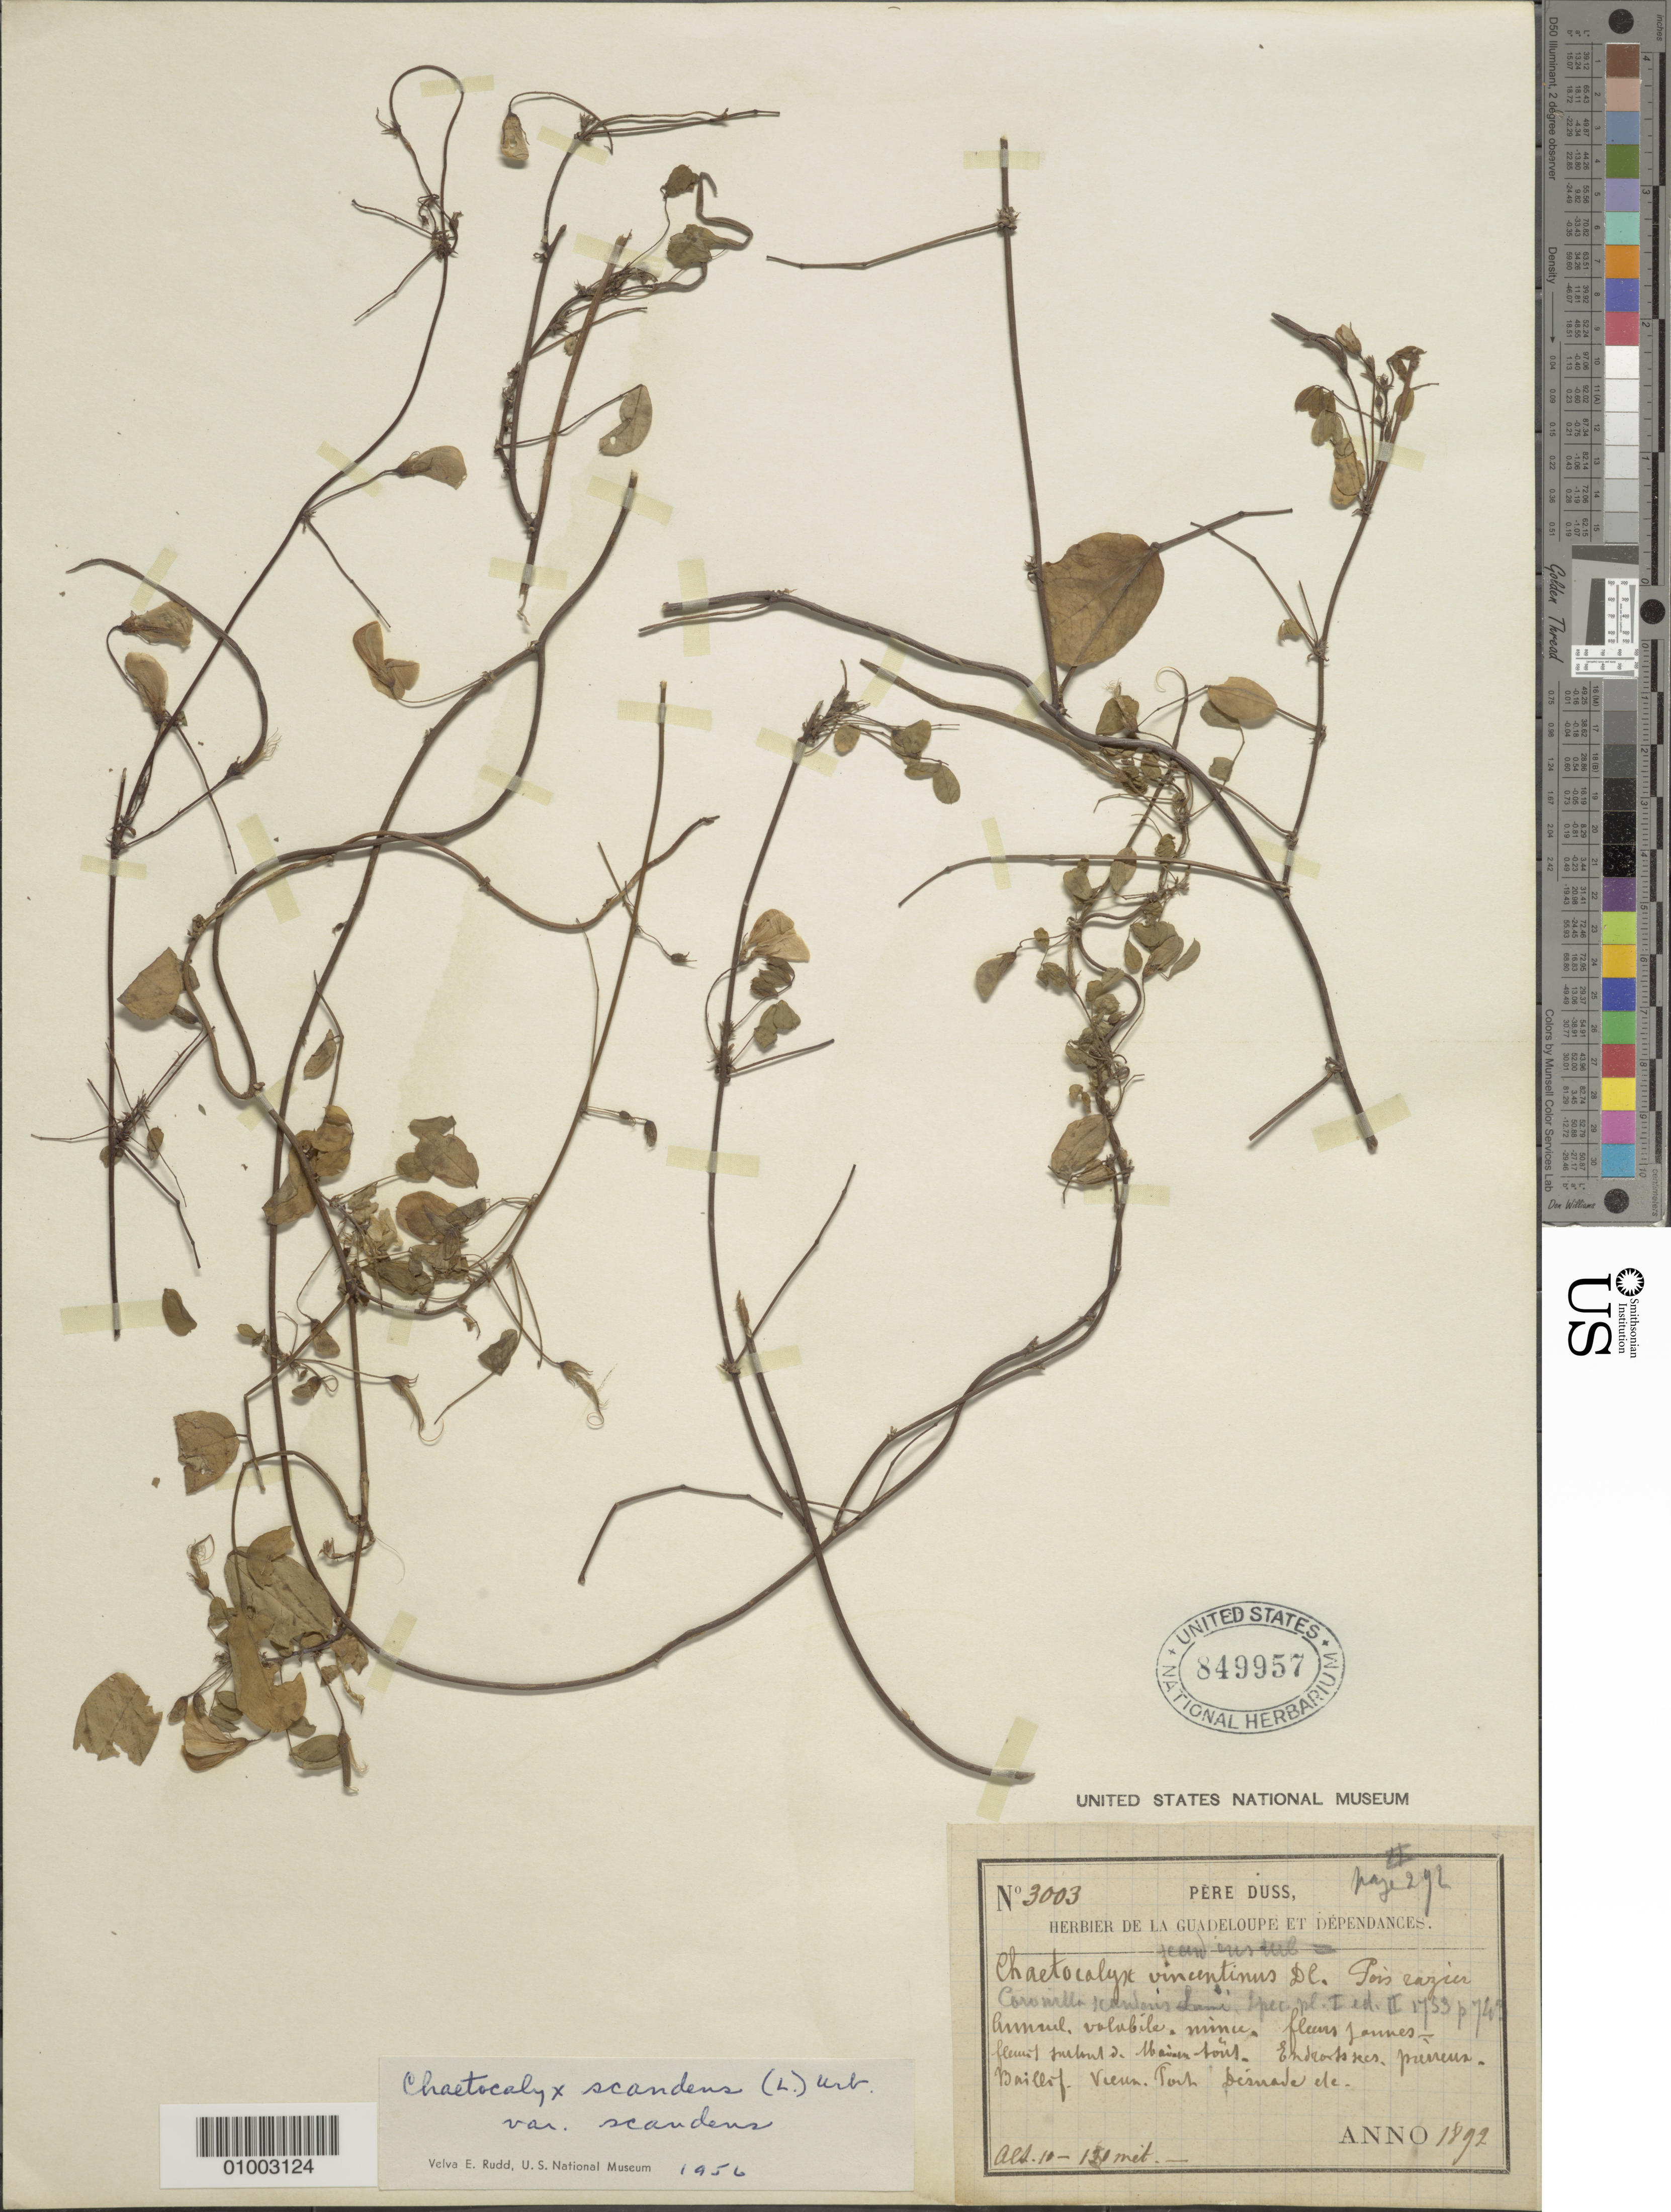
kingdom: Plantae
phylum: Tracheophyta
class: Magnoliopsida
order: Fabales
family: Fabaceae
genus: Chaetocalyx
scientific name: Chaetocalyx scandens var. scandens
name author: (L.) Urb.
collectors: Père Duss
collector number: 3003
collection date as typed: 1892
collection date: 1892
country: Guadeloupe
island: Basse Terre [Guadeloupe]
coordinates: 0 N, 0 E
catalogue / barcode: US 849957